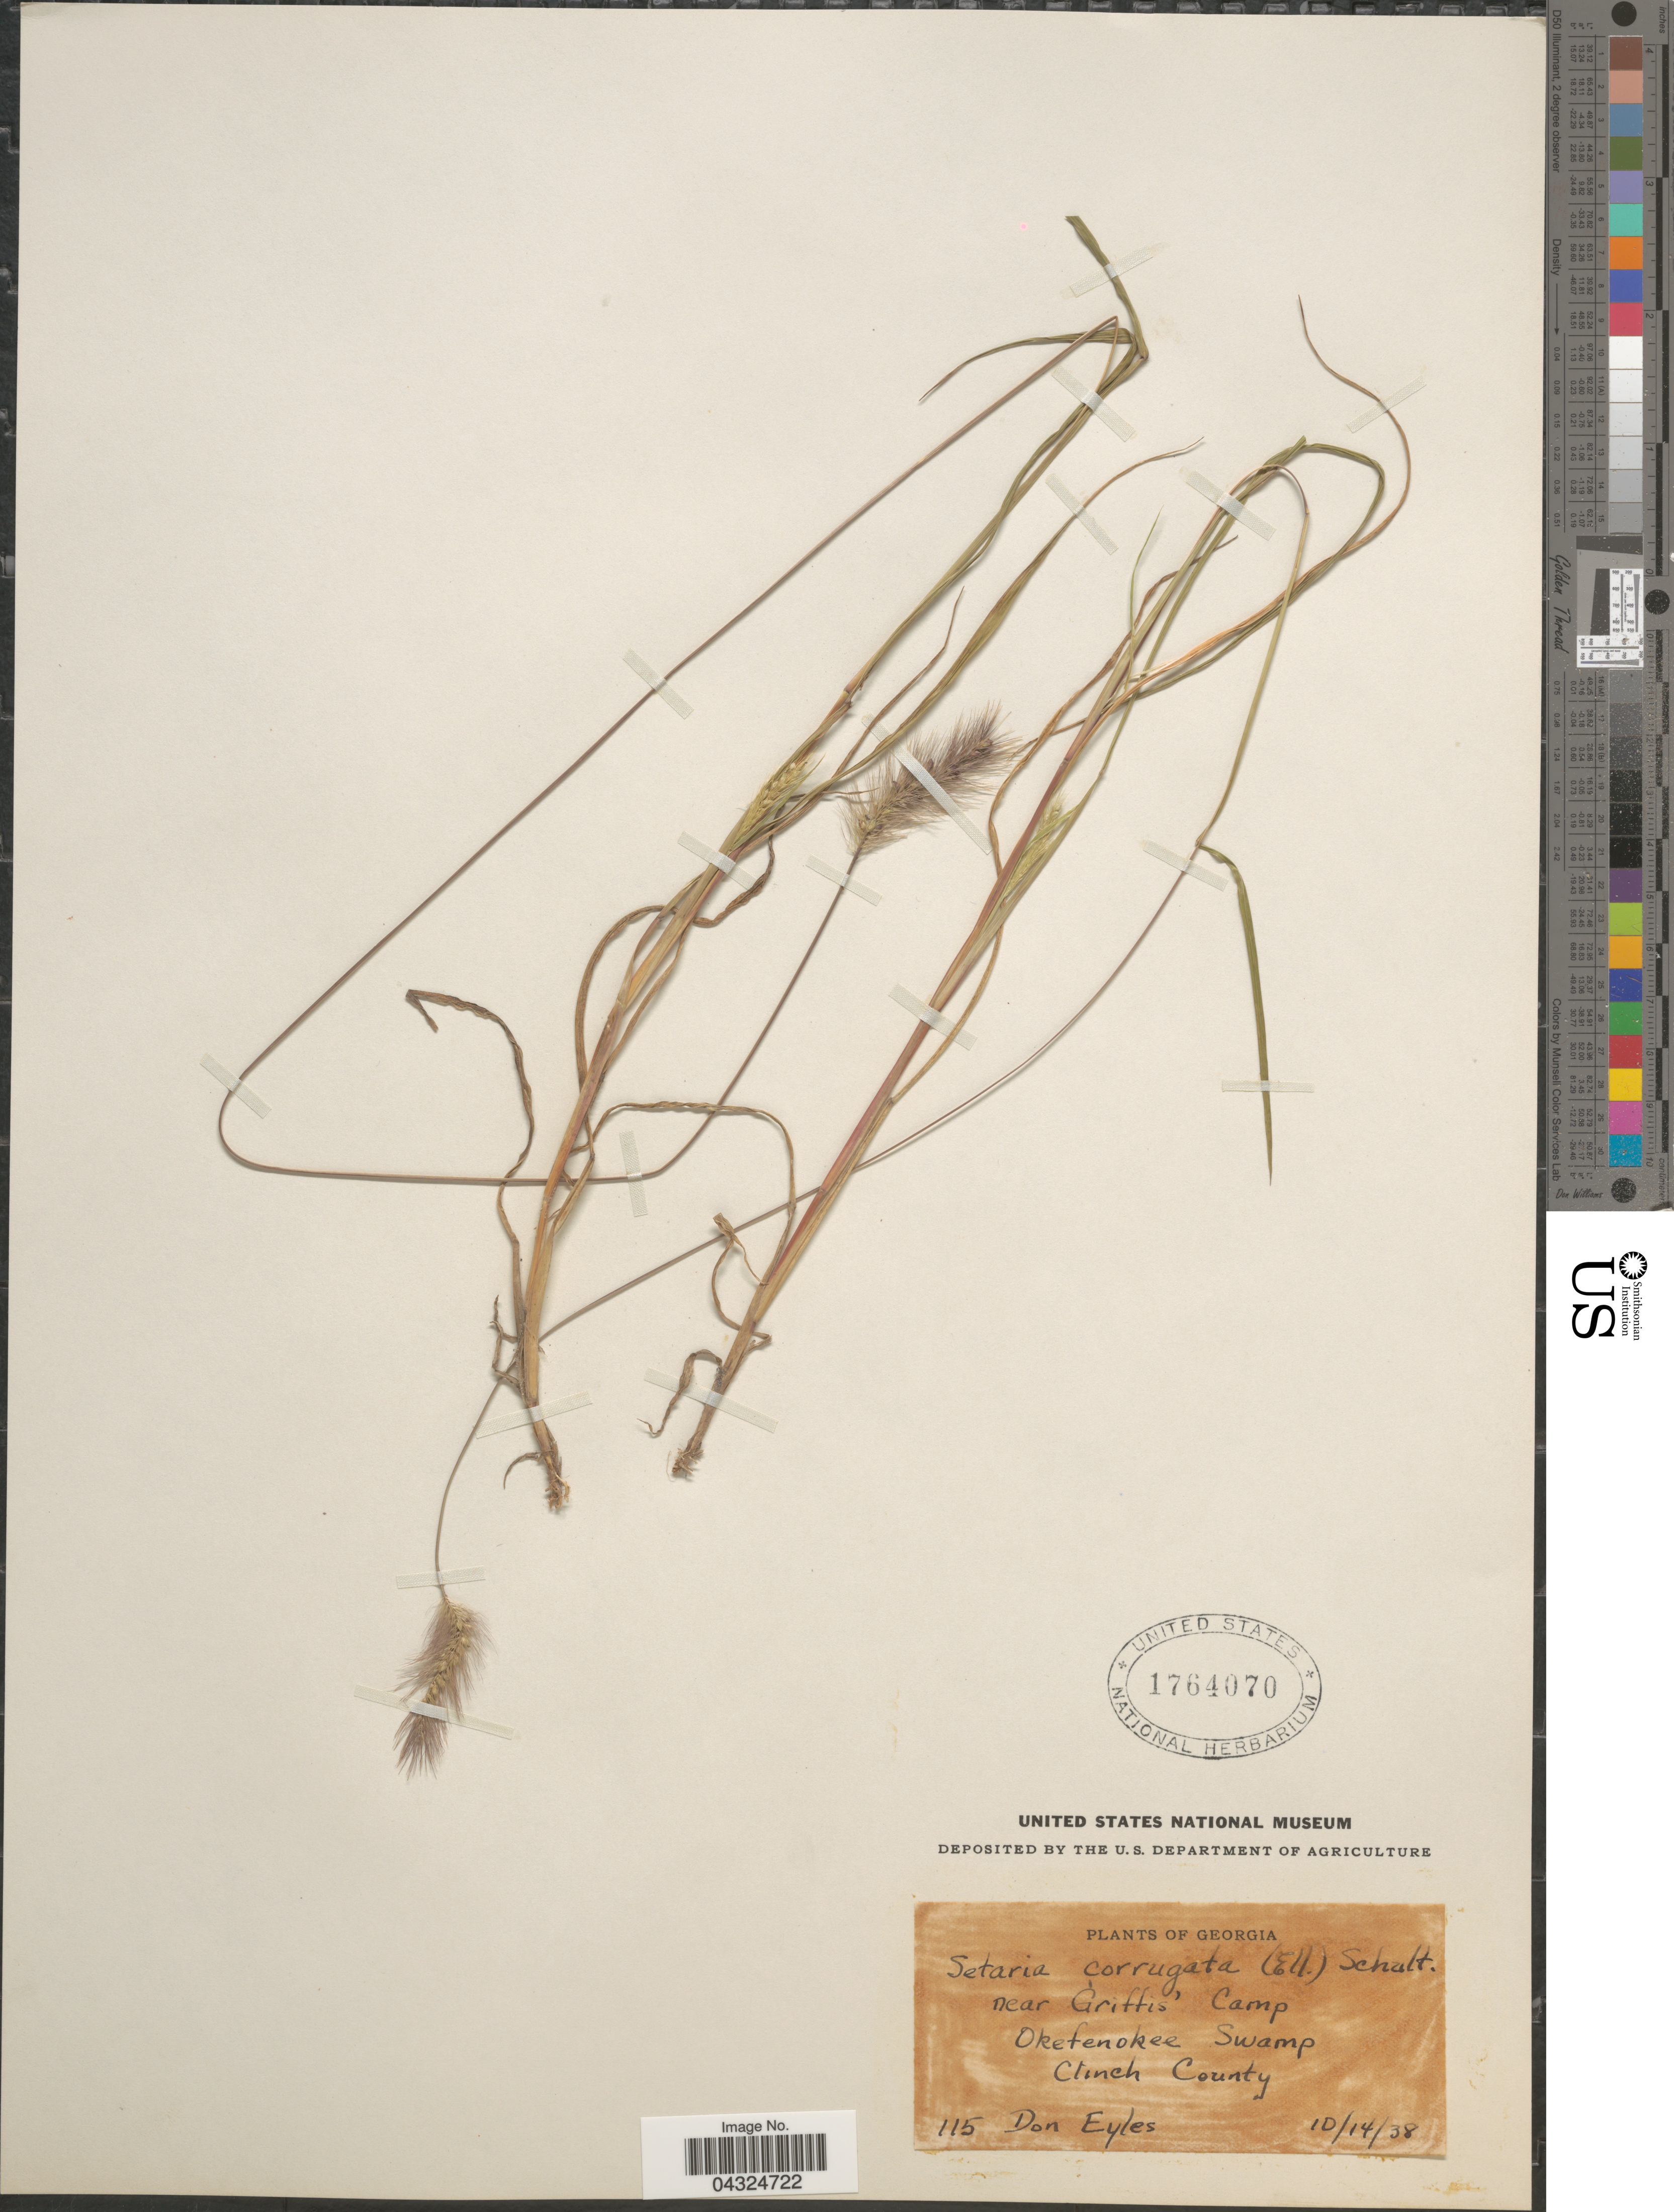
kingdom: Plantae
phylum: Tracheophyta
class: Liliopsida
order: Poales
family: Poaceae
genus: Setaria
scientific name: Setaria corrugata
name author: (Elliott) Schult.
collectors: D. Eyles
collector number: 115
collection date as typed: Transcribed d/m/y: 14/10/38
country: United States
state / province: Georgia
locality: Near Griffis' Camp. Okefenokee Swamp. Clinch County.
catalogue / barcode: US 1764070